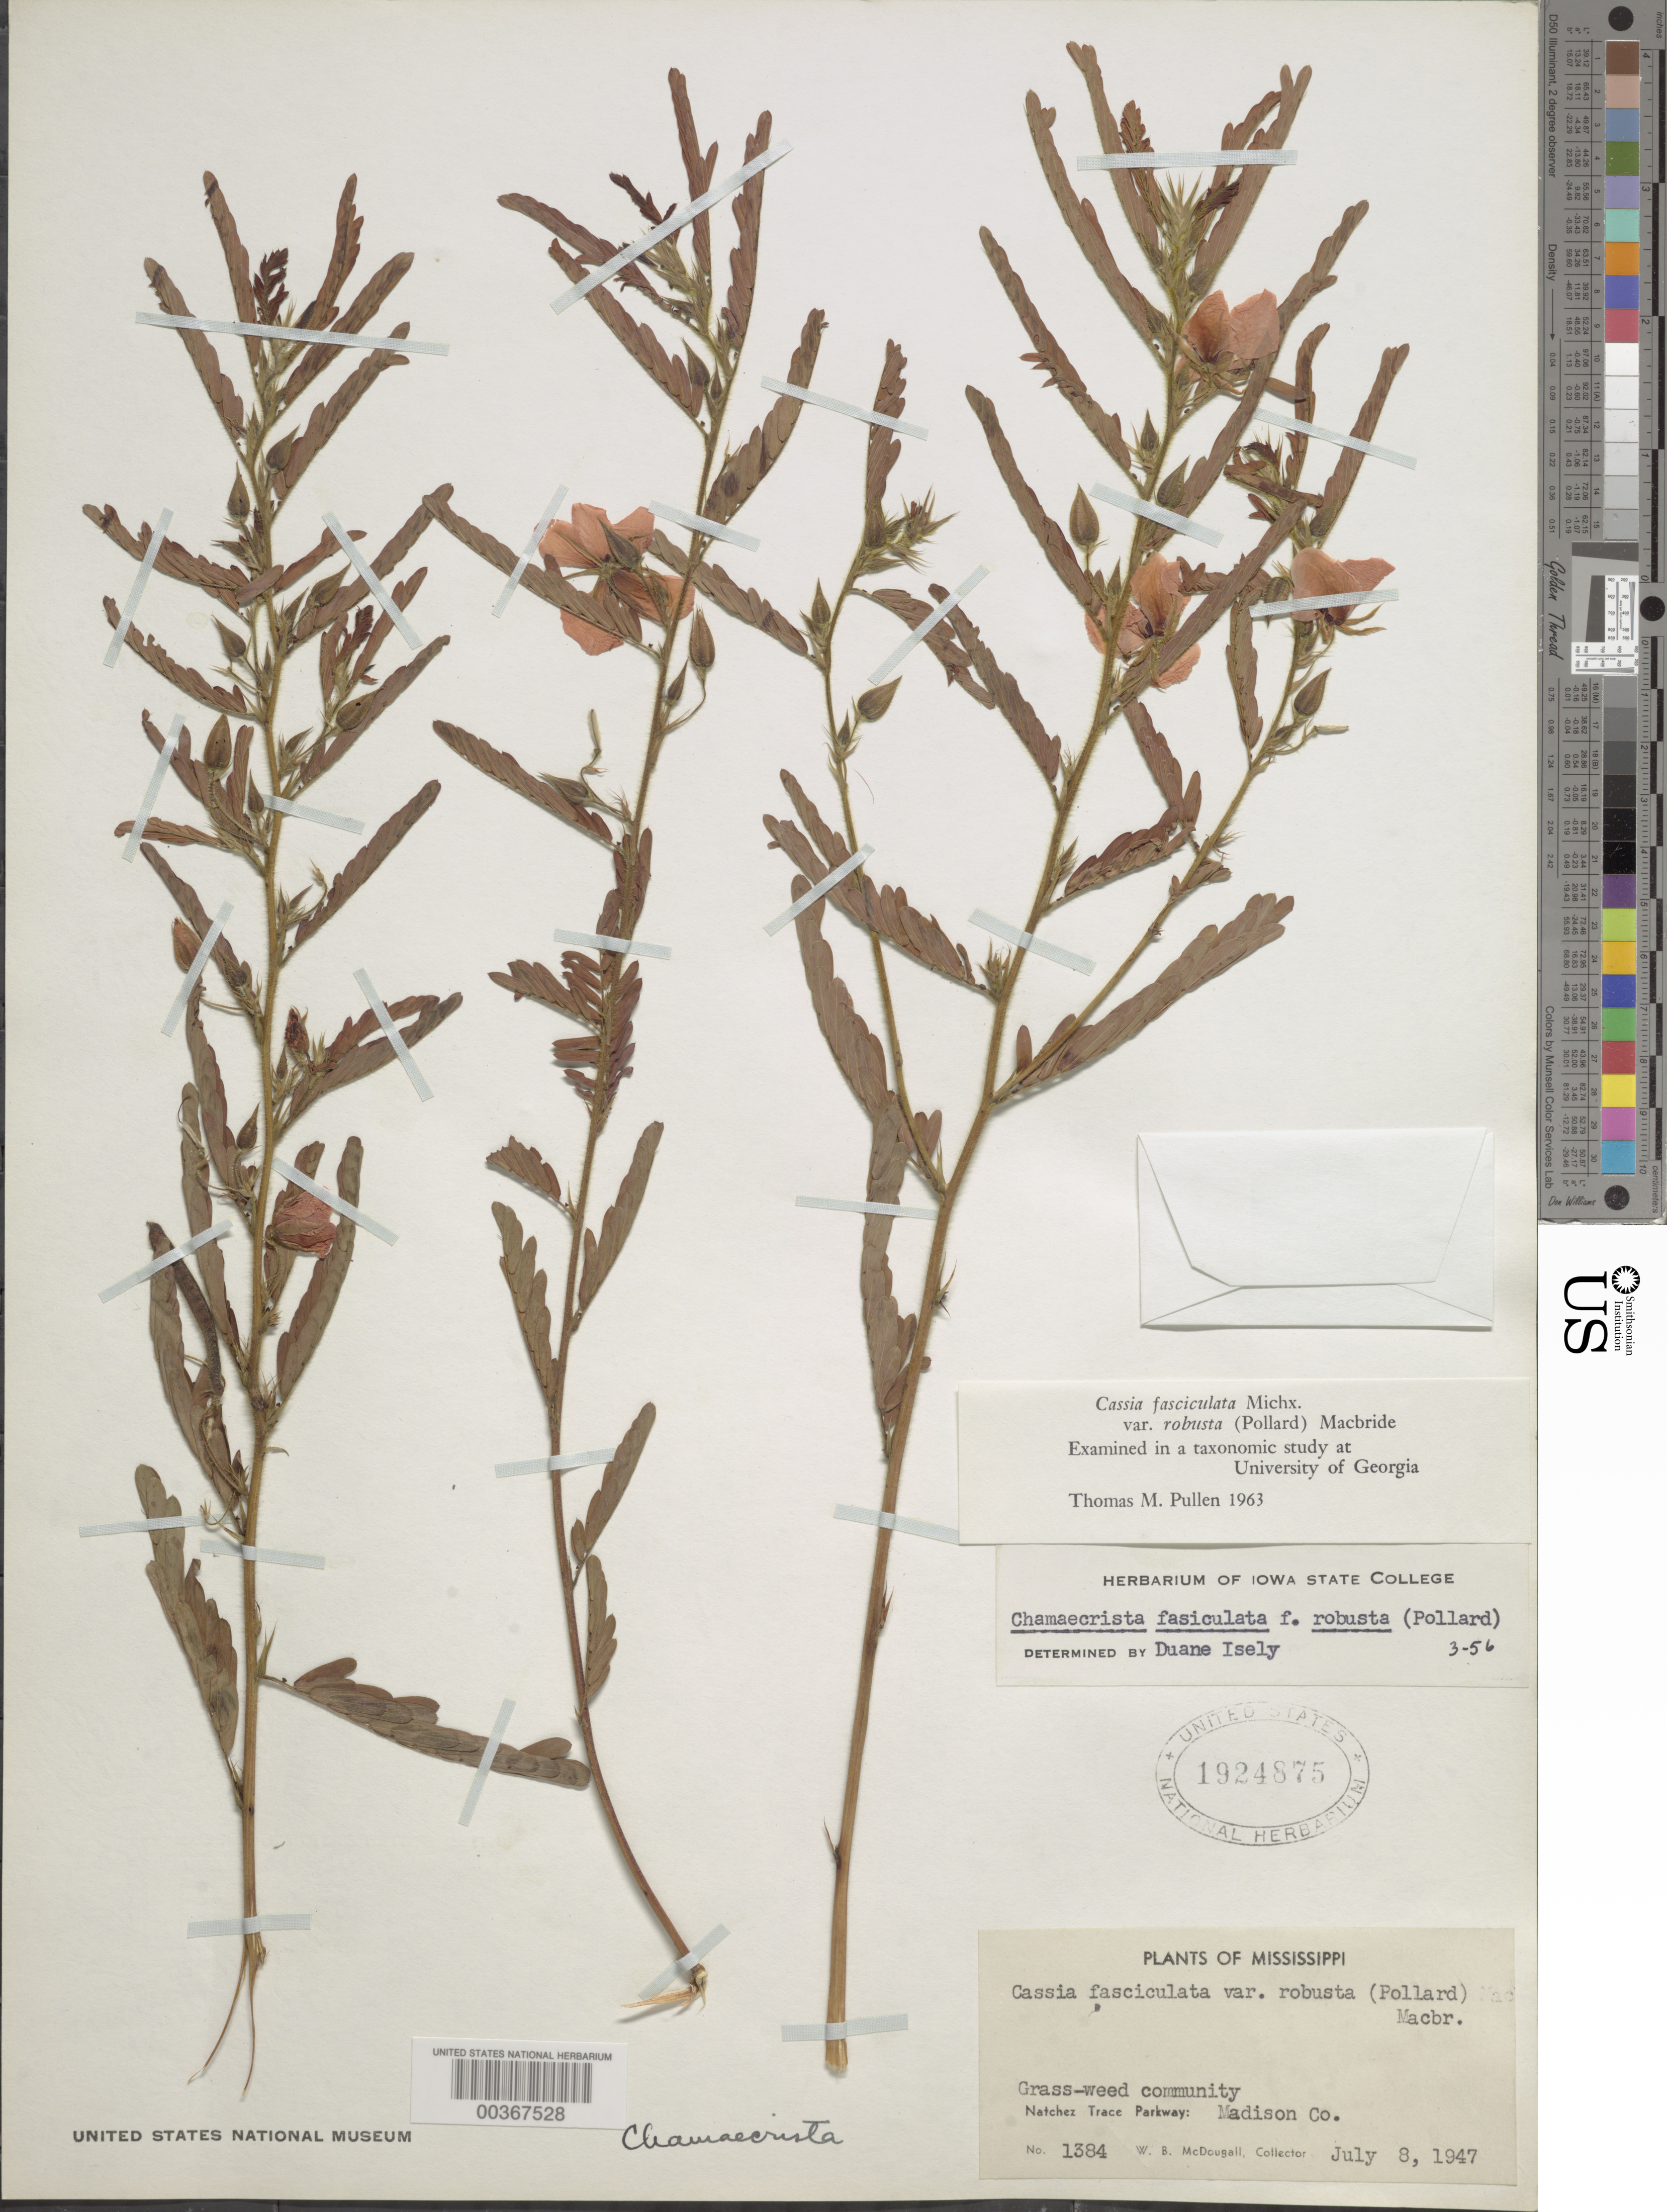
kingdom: Plantae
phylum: Tracheophyta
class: Magnoliopsida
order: Fabales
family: Fabaceae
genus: Chamaecrista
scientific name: Chamaecrista fasciculata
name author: (Michx.) Greene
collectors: W. B. McDougall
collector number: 1384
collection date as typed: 08 Jul 1947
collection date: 1947-07-08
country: United States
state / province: Mississippi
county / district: Madison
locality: Natchez trace parkway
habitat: Grass-weed community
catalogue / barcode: US 1924875